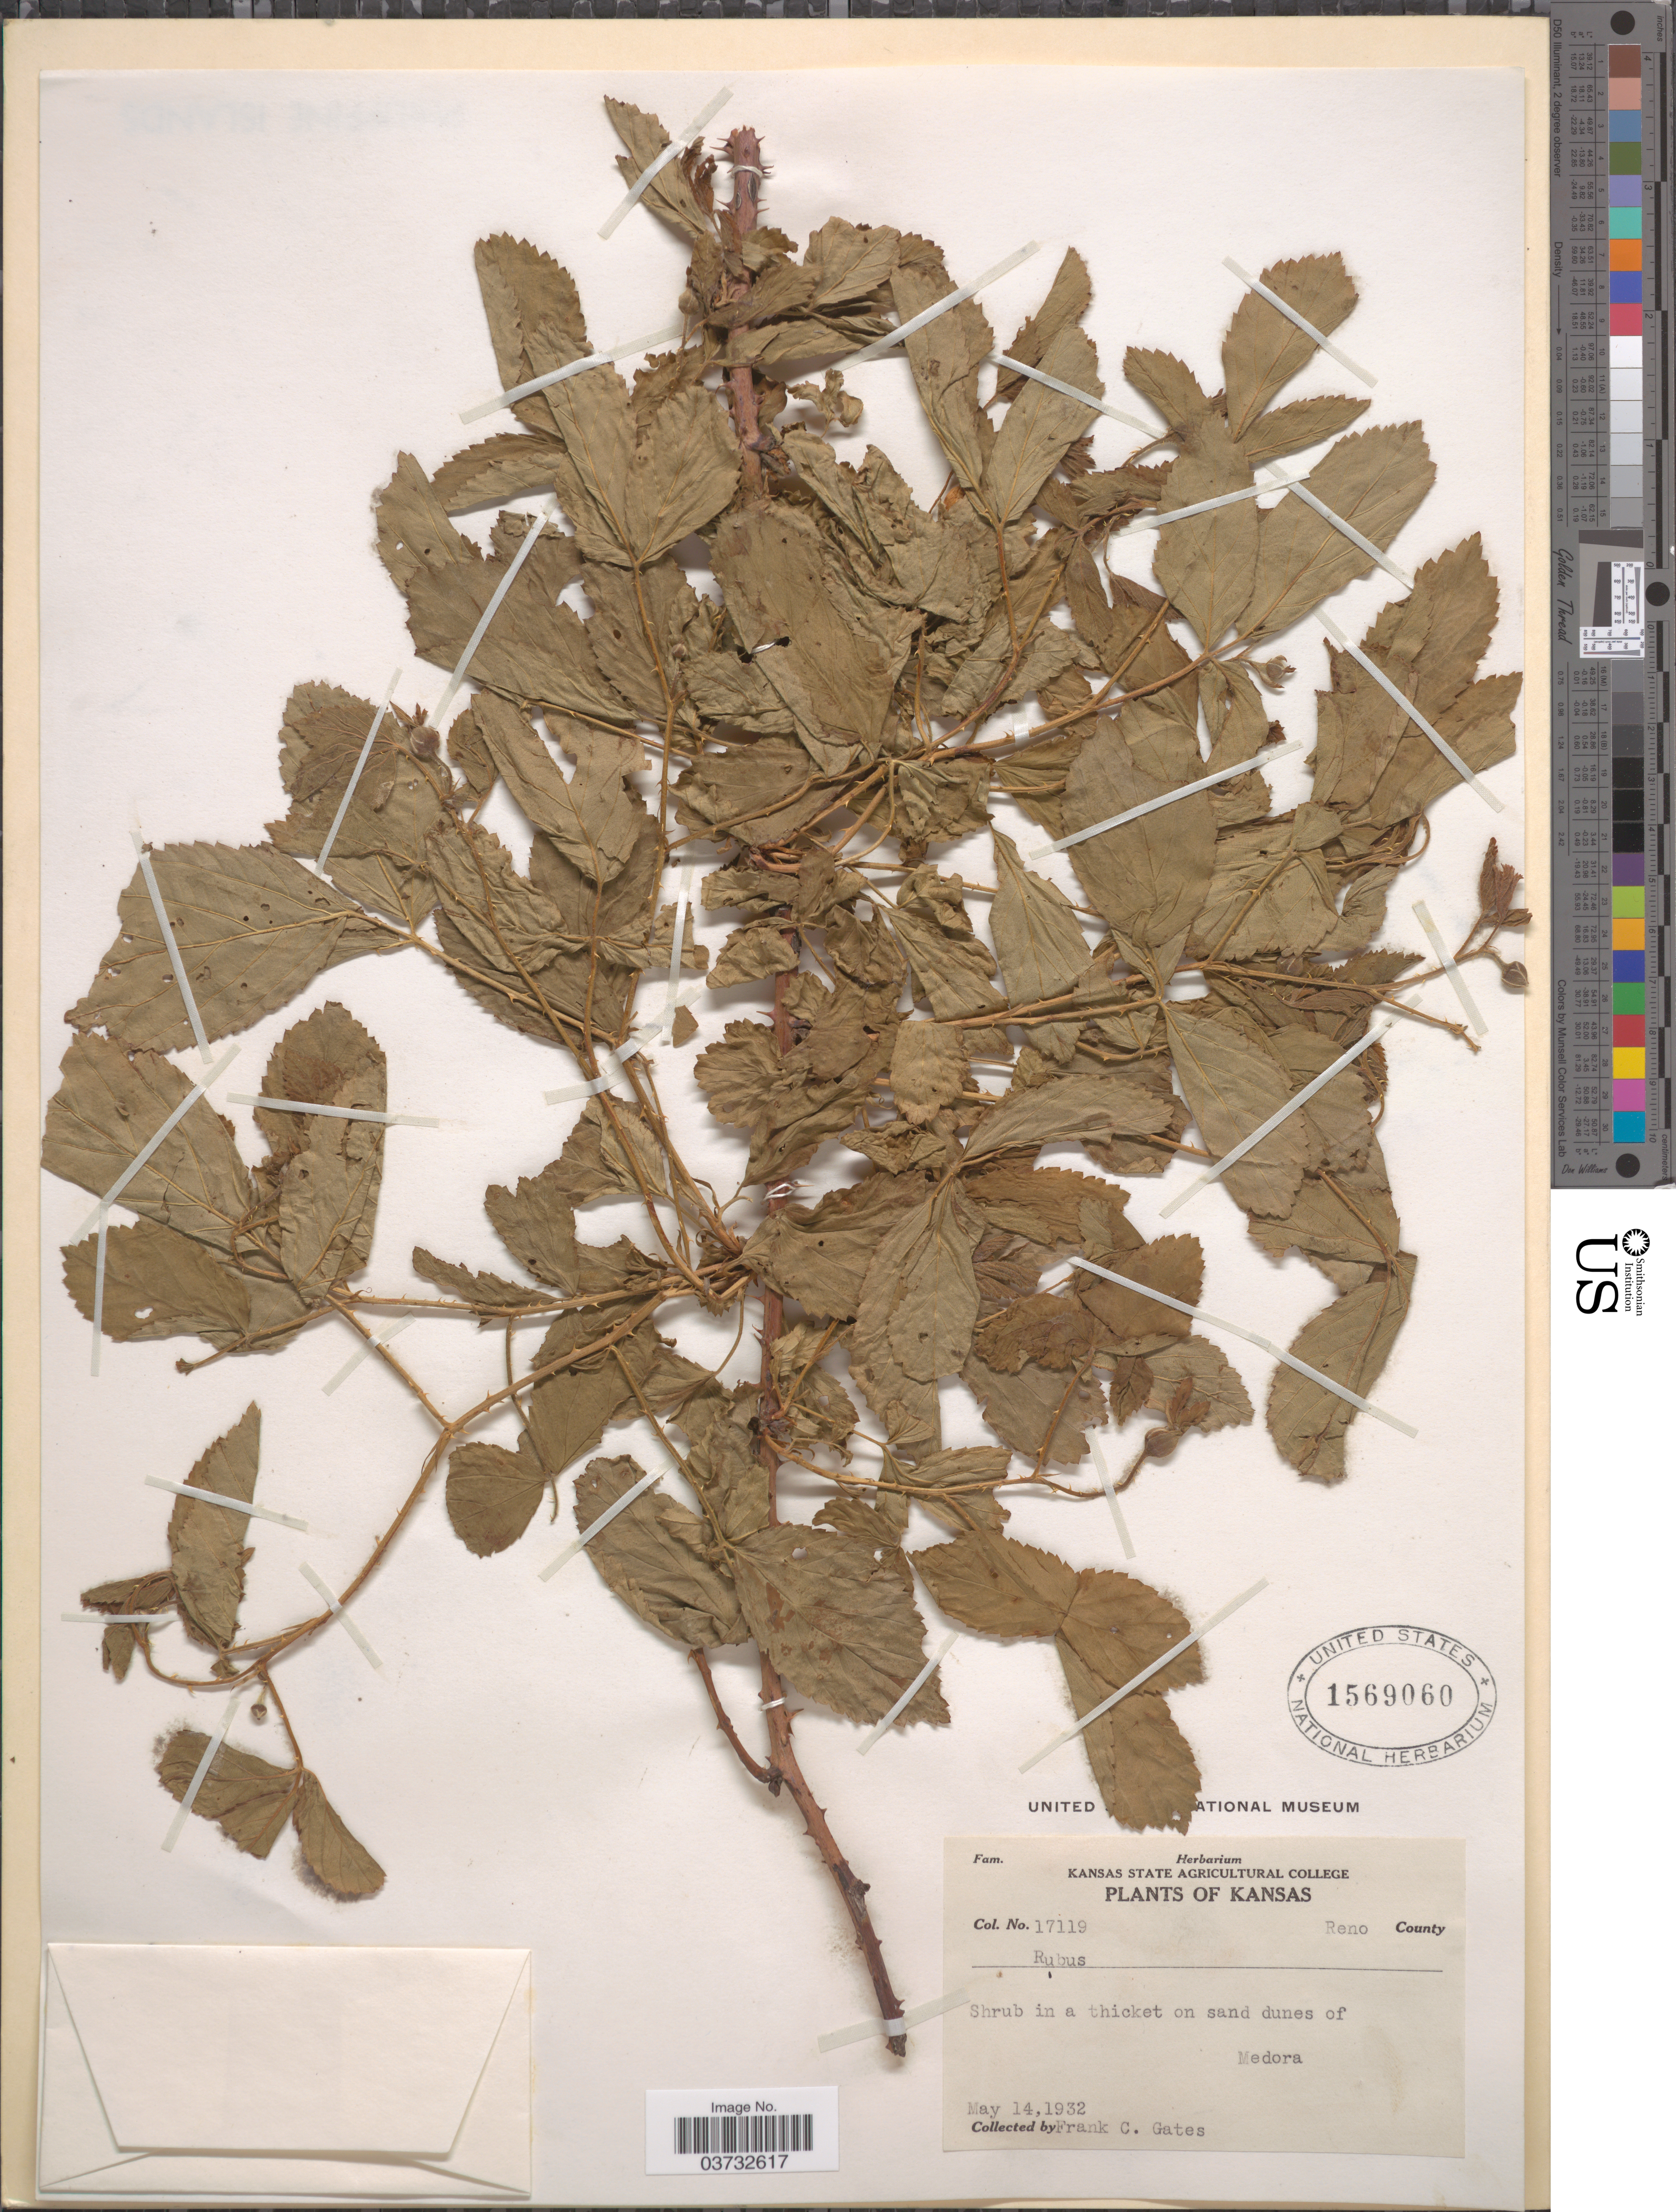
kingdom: Plantae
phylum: Tracheophyta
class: Magnoliopsida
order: Rosales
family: Rosaceae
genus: Rubus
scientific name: Rubus sp.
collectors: F. C. Gates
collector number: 17119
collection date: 1932-05-14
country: United States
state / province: Kansas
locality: Reno County. Shrub in a thicket on sand dunes of Medora.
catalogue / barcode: US 1569060